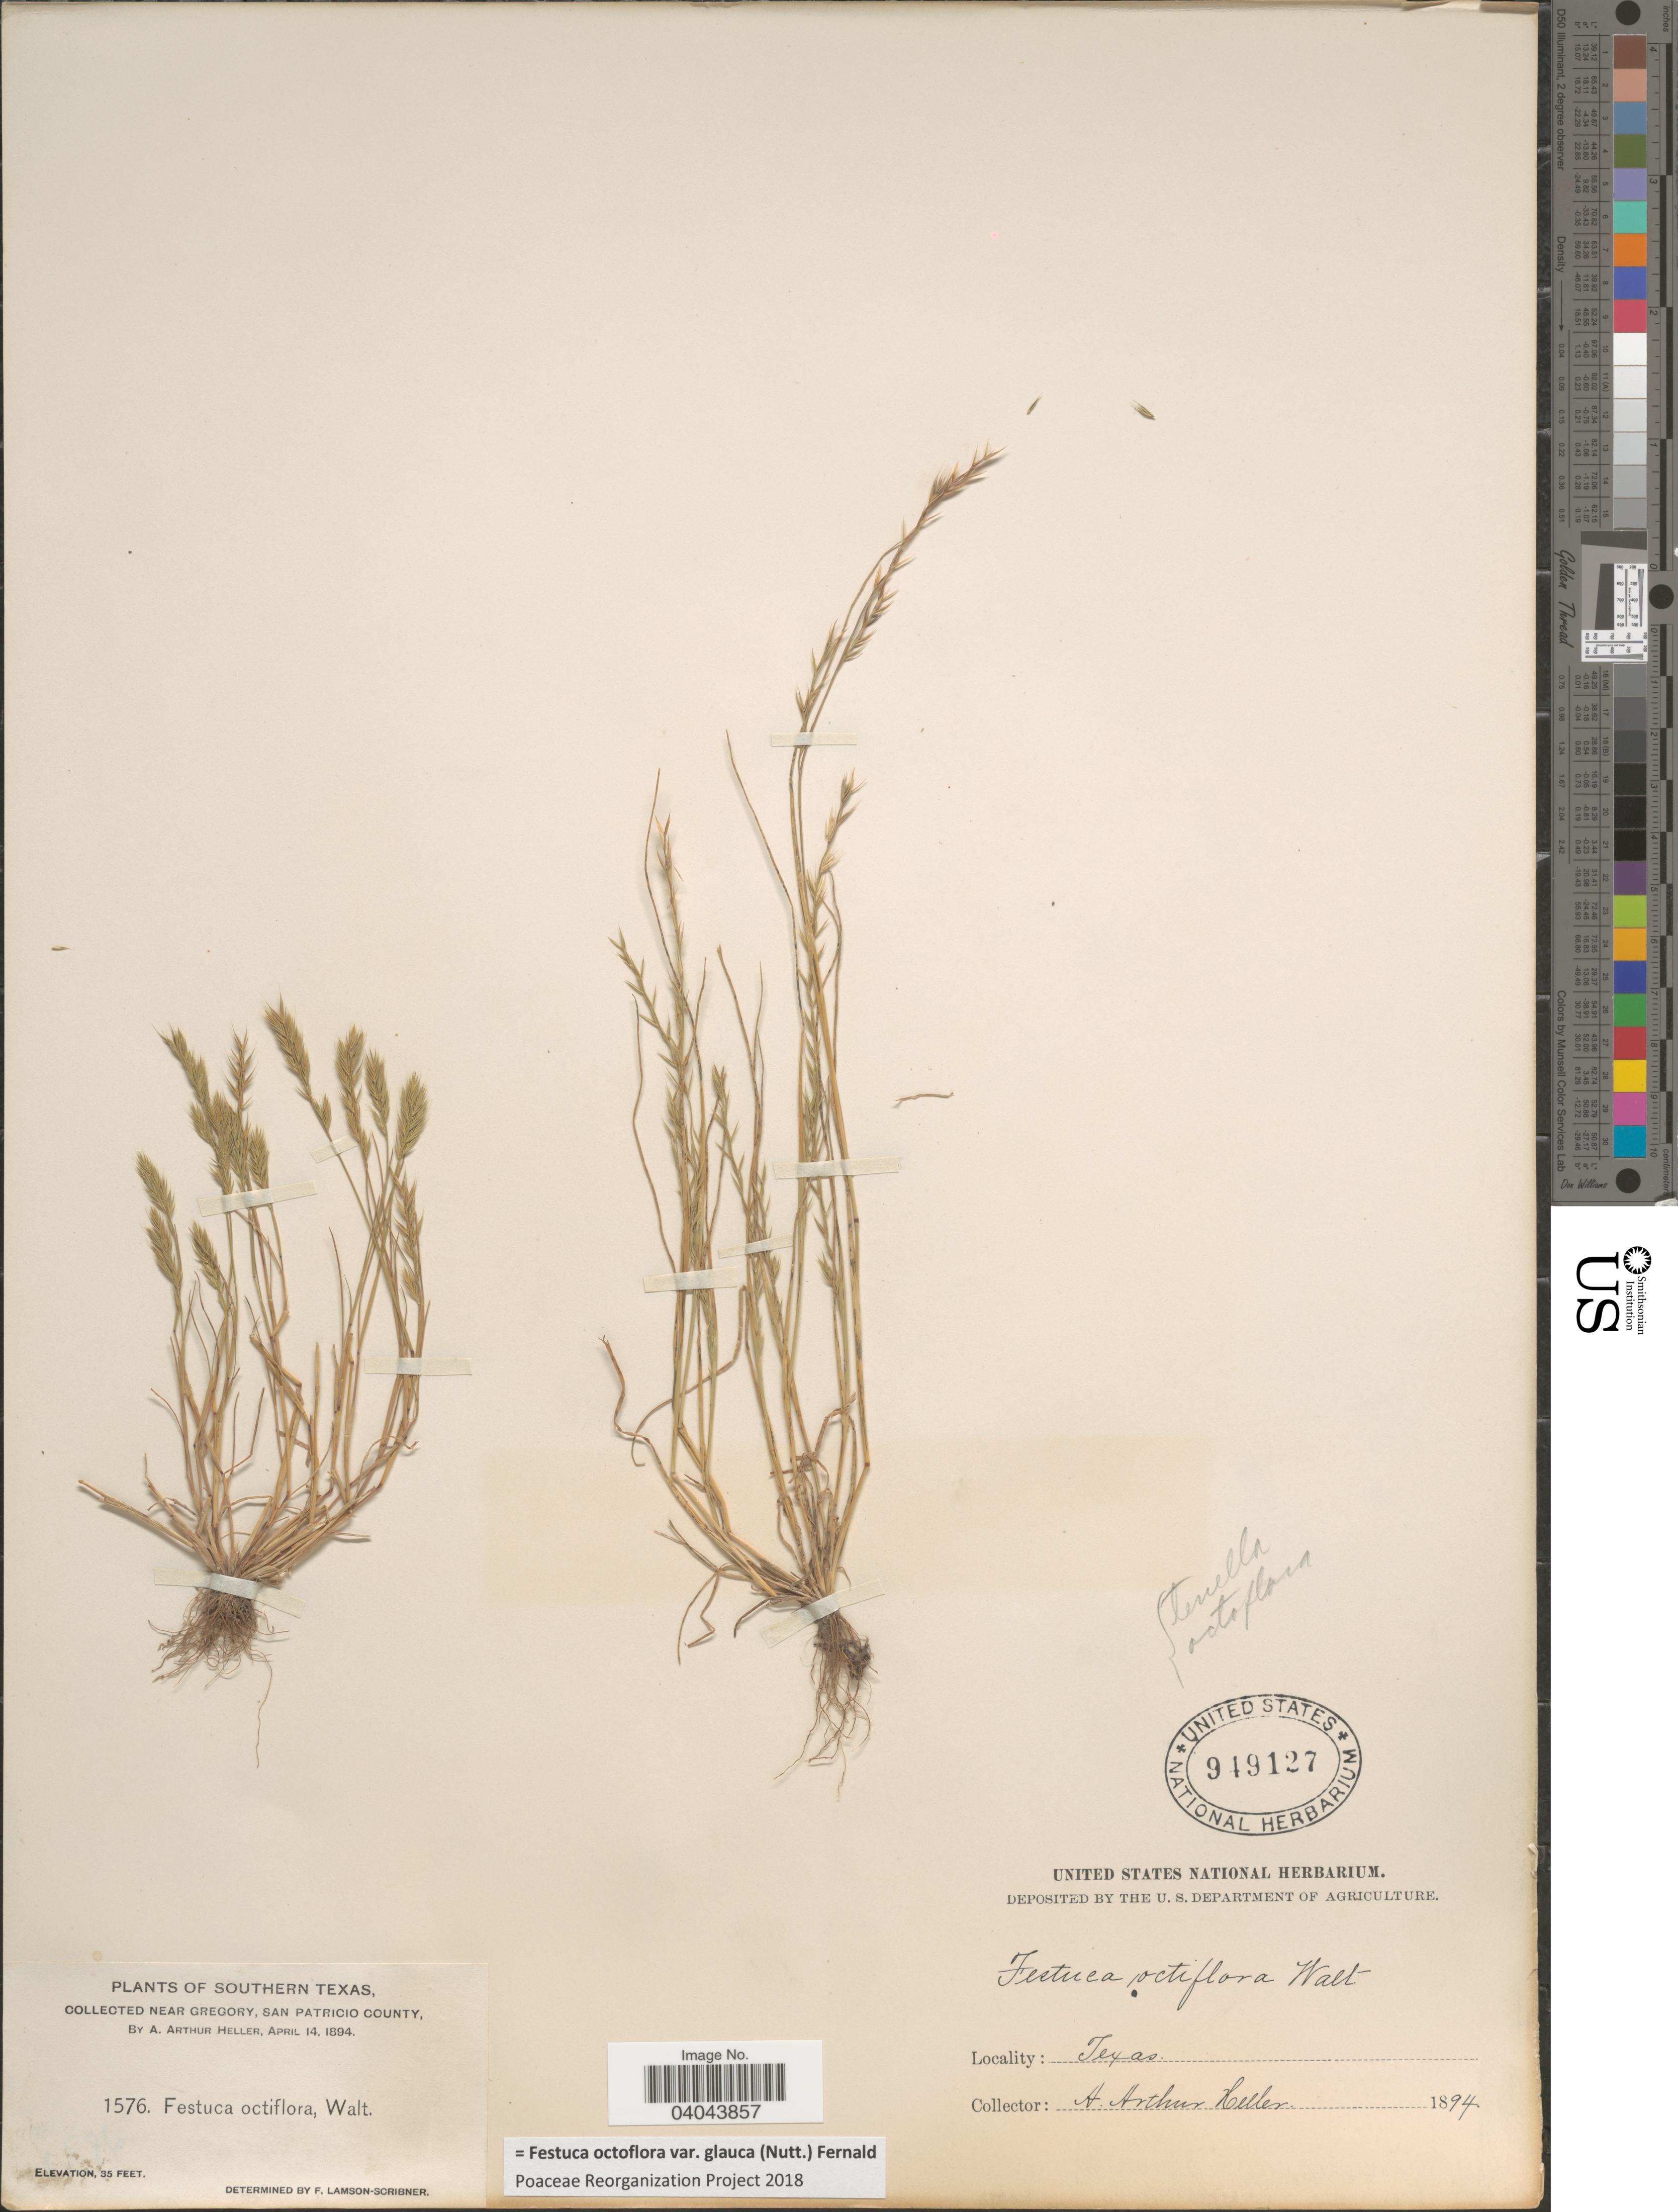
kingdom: Plantae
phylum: Tracheophyta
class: Liliopsida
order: Poales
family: Poaceae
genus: Festuca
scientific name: Festuca octoflora var. glauca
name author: (Nutt.) Fernald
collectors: A. A. Heller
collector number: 1576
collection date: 1894-04-14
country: United States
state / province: Texas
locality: Southern Texas. Near Gregory, San Patricio County.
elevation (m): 11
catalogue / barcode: US 949127